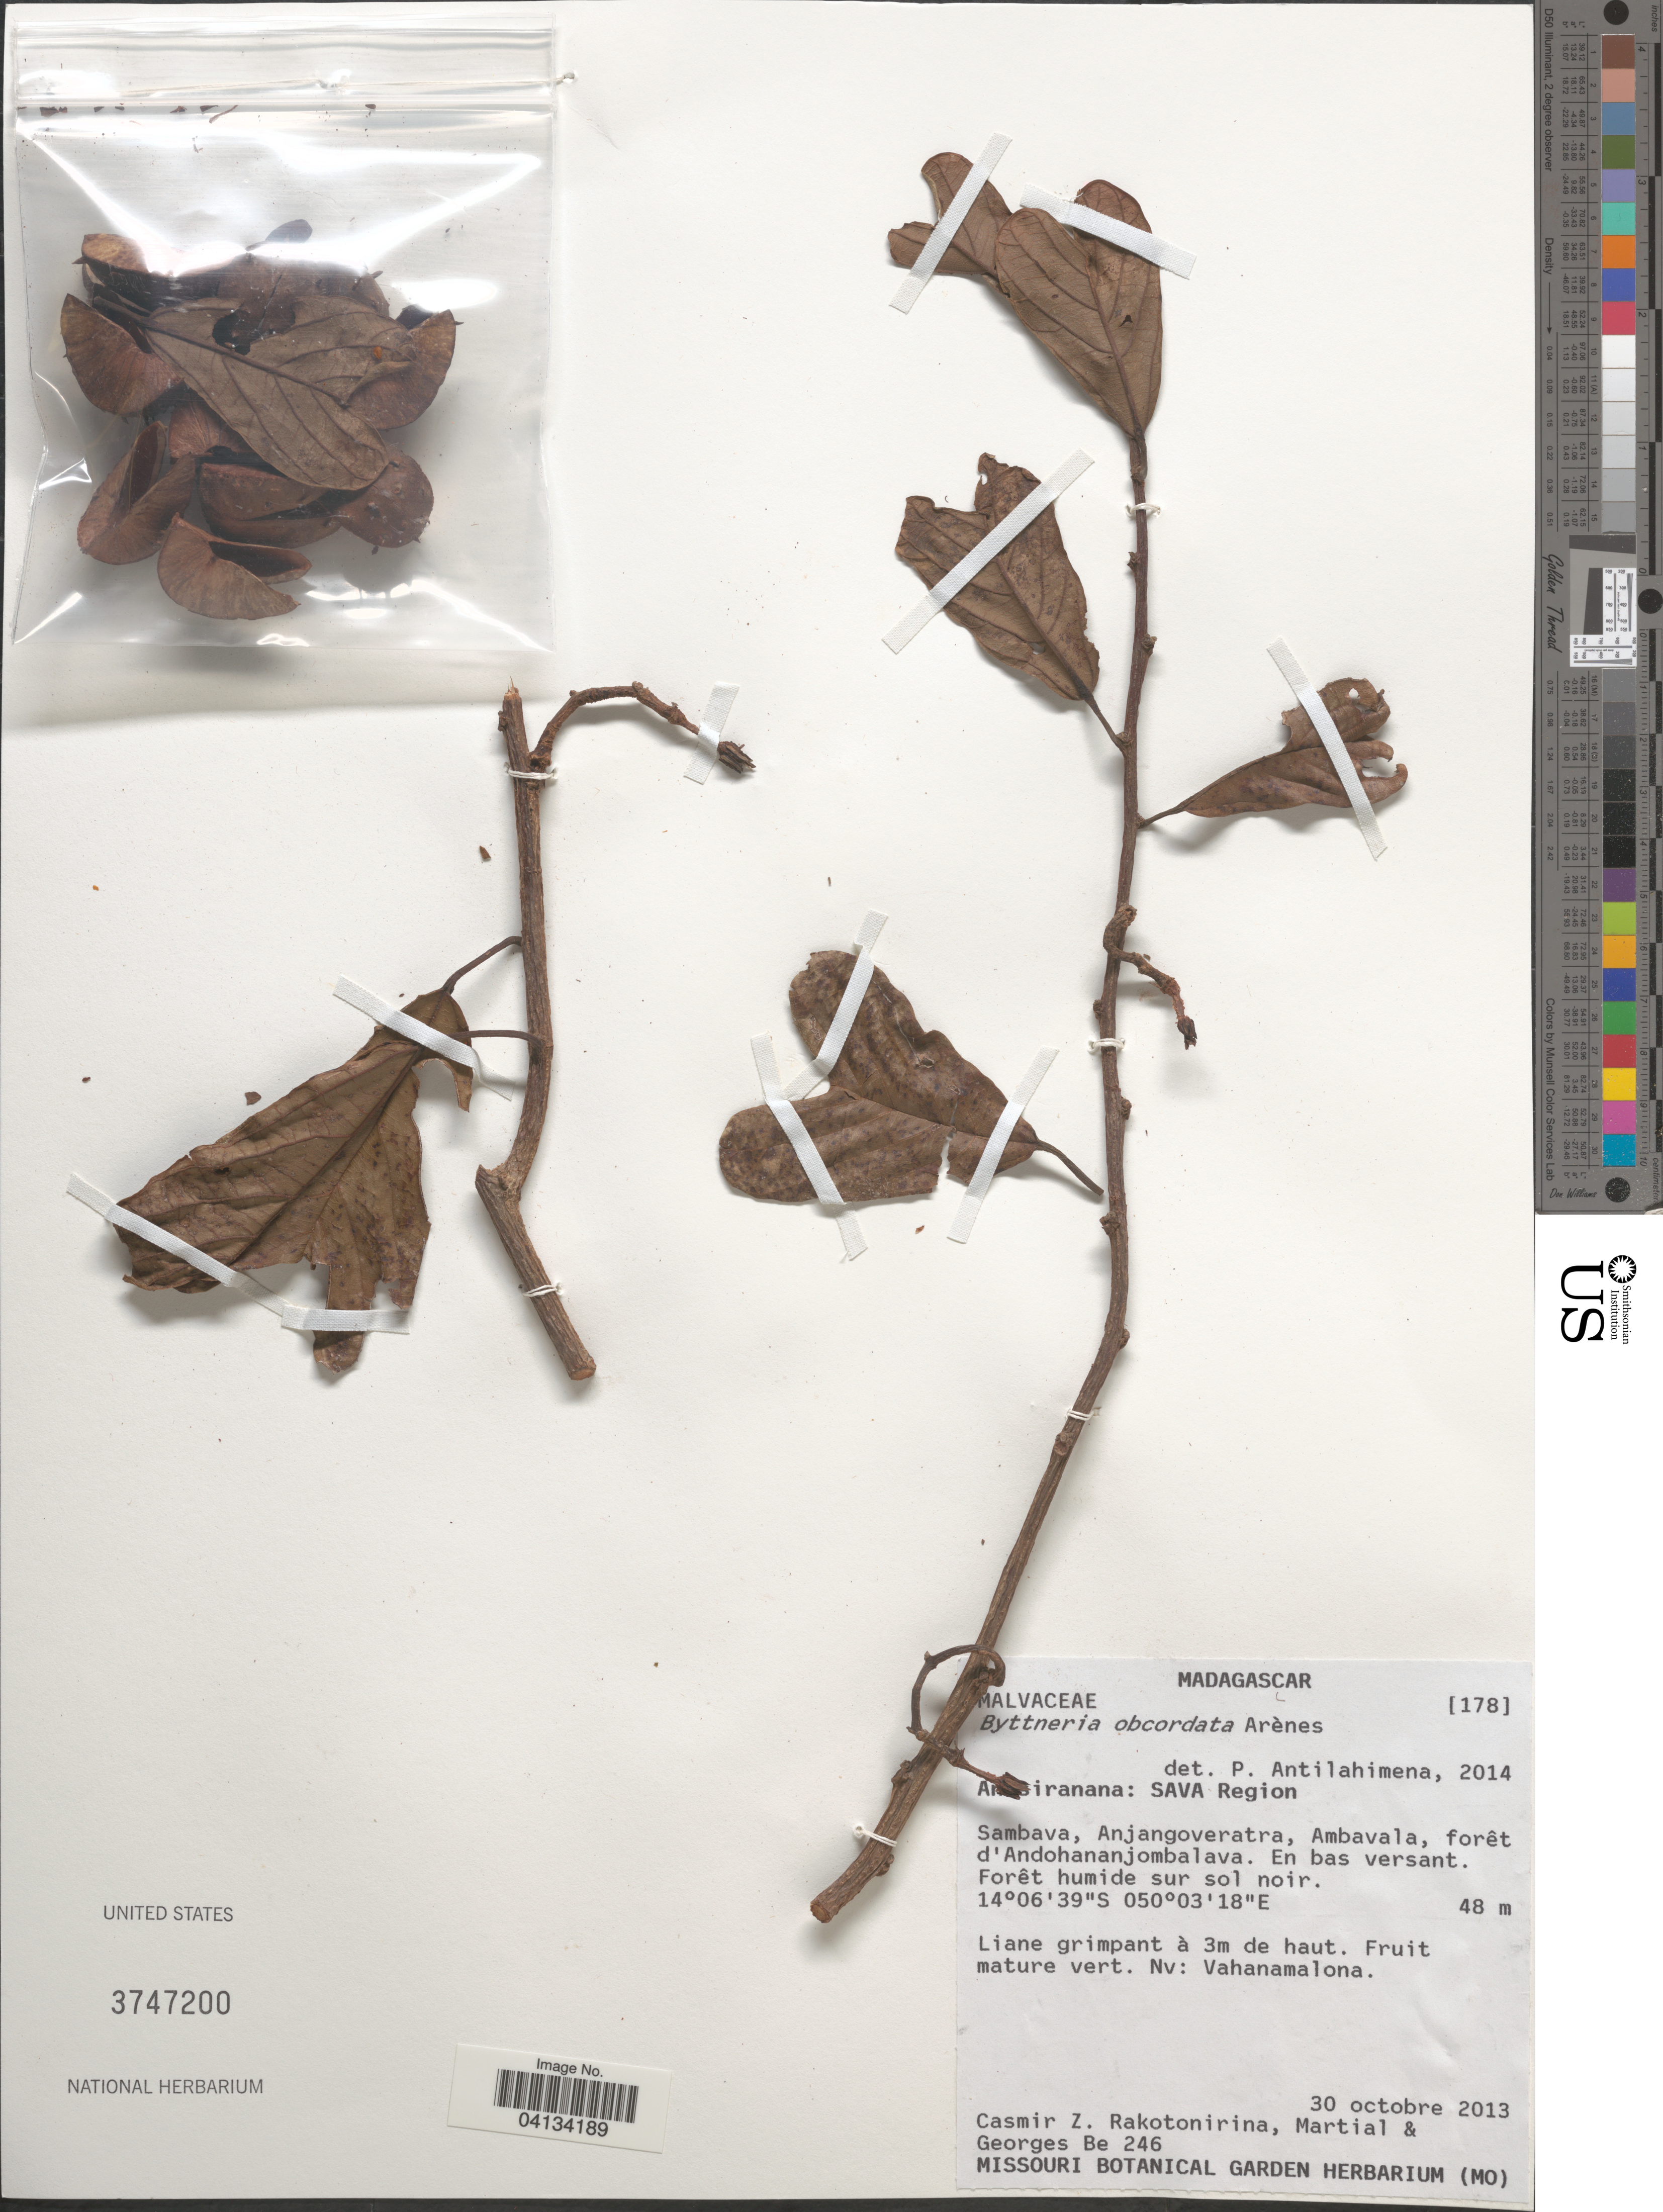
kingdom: Plantae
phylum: Tracheophyta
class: Magnoliopsida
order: Malvales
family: Malvaceae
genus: Byttneria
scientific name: Byttneria obcordata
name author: Arènes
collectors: C. Rakotonirina, Martial & G. Be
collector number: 246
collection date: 2013-10-30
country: Madagascar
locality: A [illegible text]iranana: Sava Region. Sambava, Anjangoveratra, Ambavala, forêt d'Andohananjombalava.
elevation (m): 48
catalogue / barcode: US 3747200